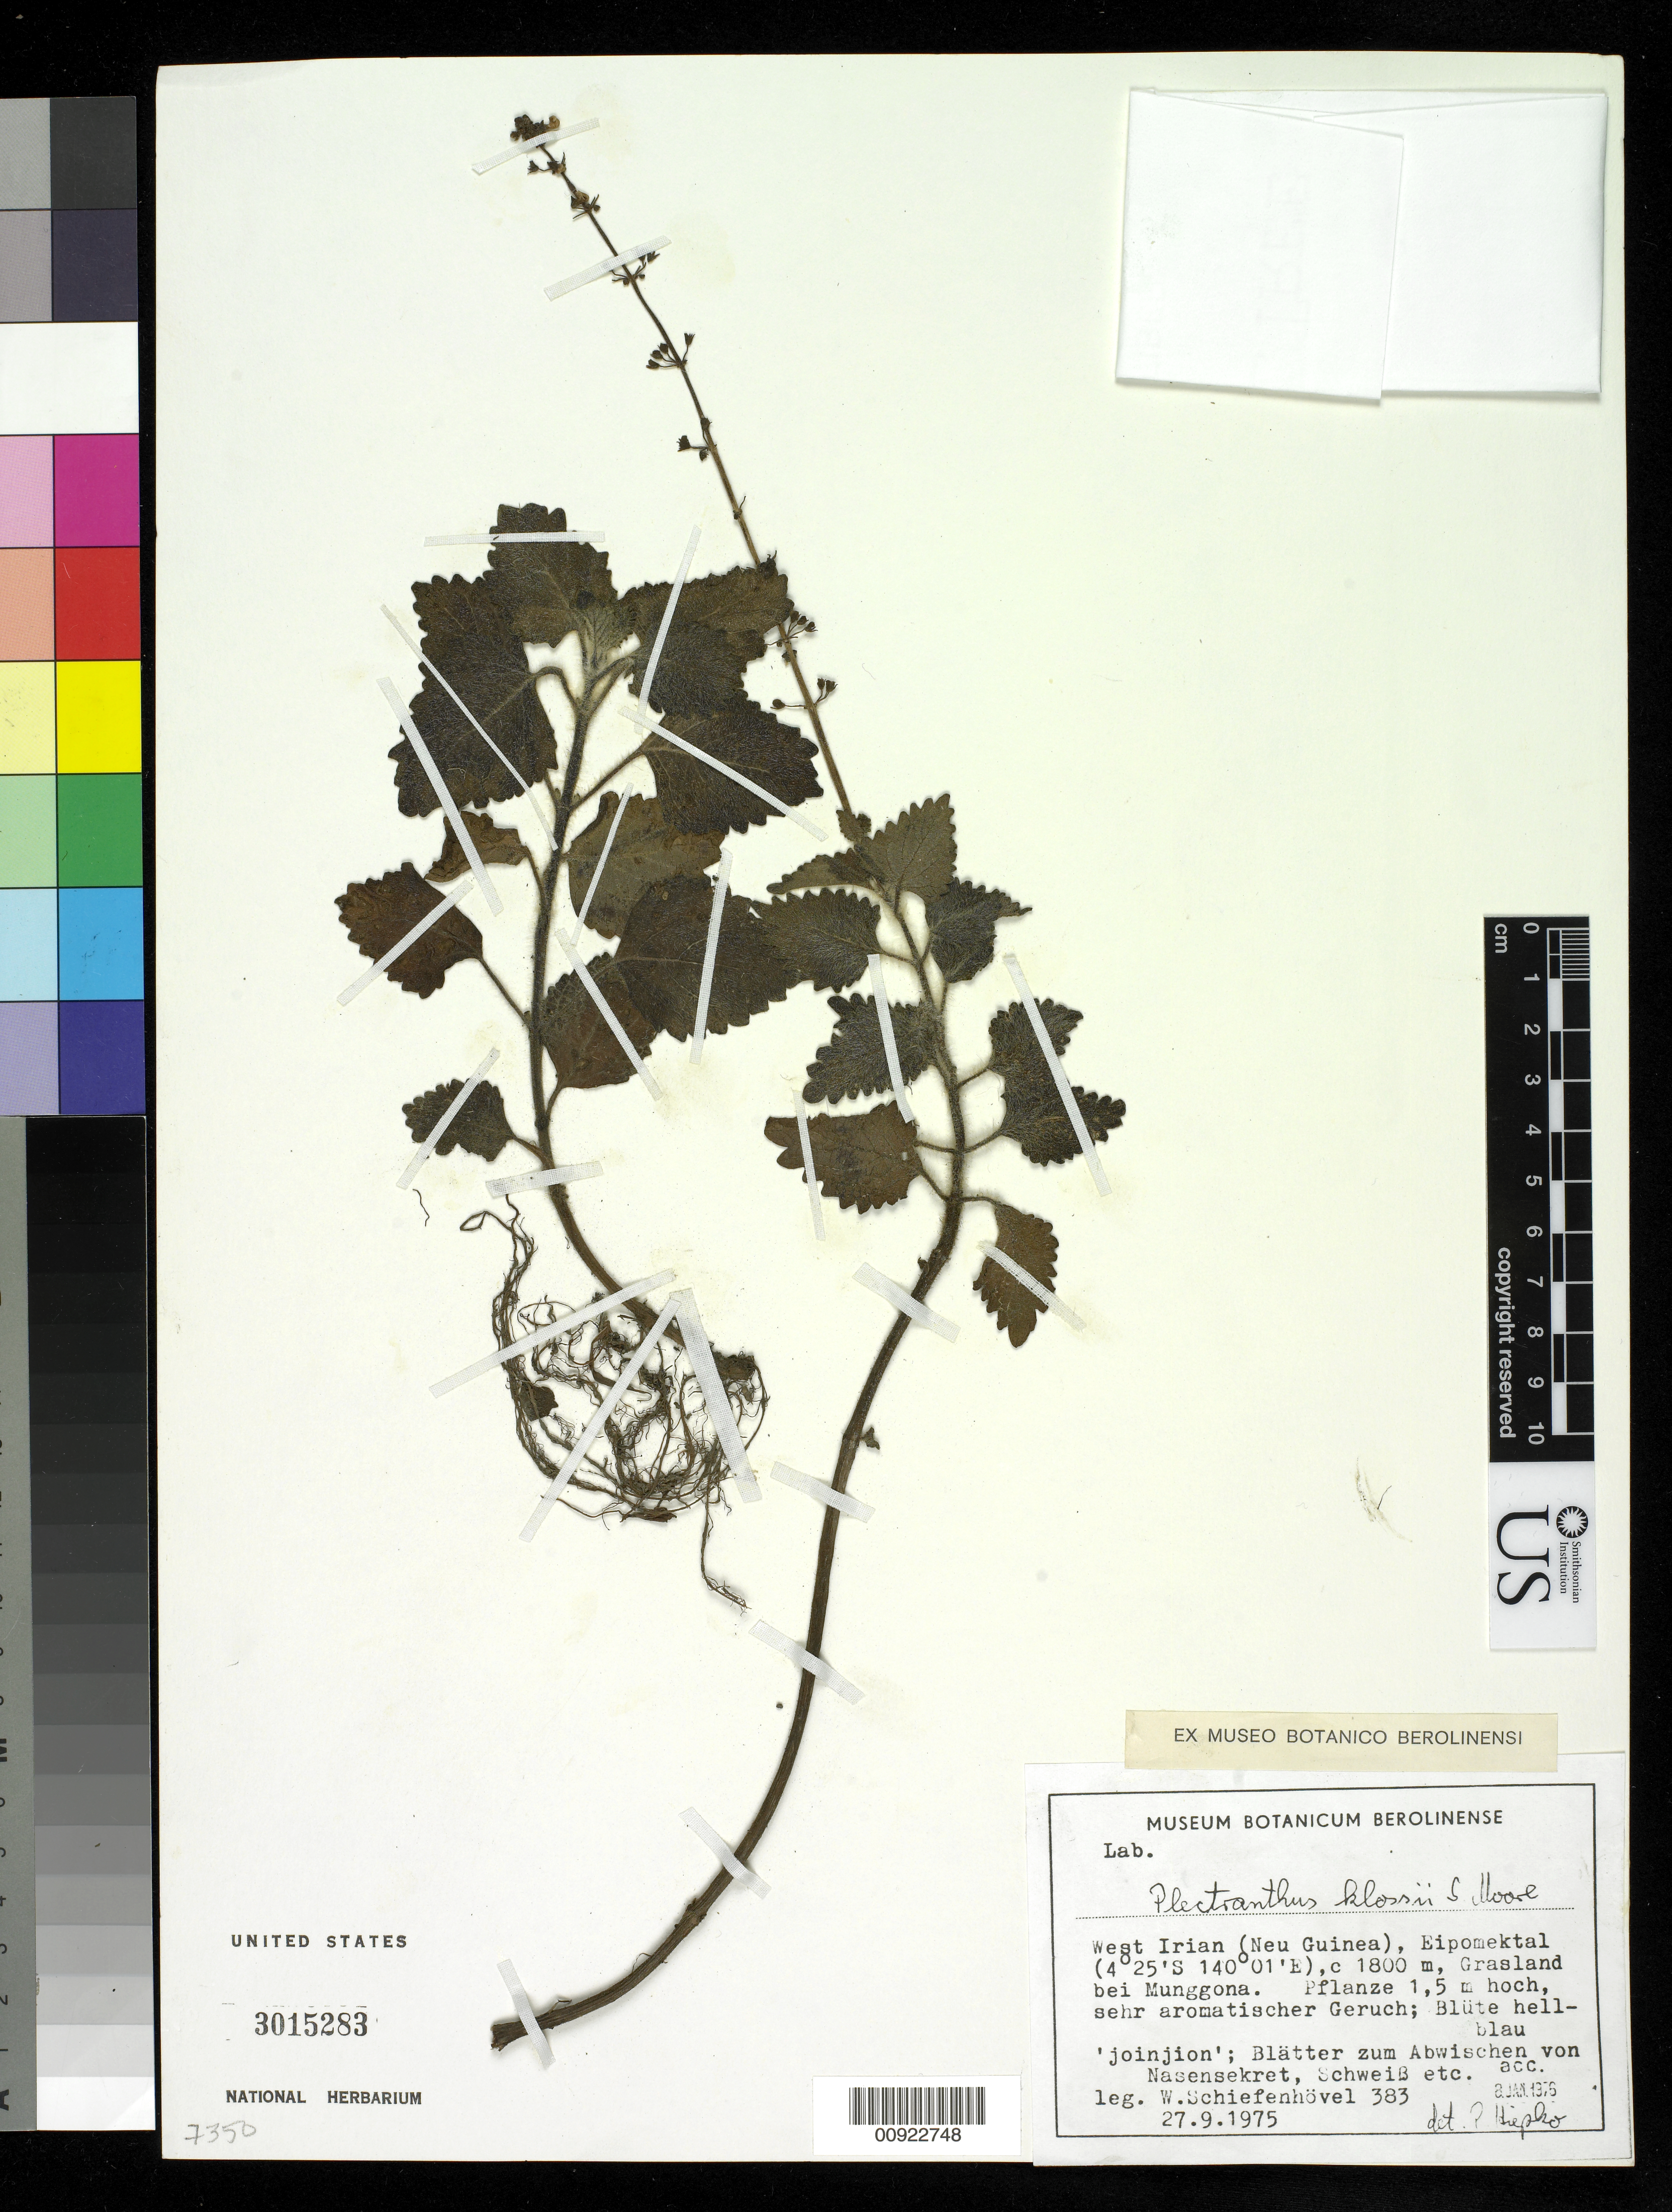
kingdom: Plantae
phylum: Tracheophyta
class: Magnoliopsida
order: Lamiales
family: Lamiaceae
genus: Plectranthus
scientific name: Plectranthus klossii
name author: S. Moore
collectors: W. Schiefenhövel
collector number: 383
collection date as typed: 27 Sep 1975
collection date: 1975-09-27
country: Indonesia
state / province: Papua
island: New Guinea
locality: West Irian. Irian Jaya.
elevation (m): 1800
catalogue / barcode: US 3015283